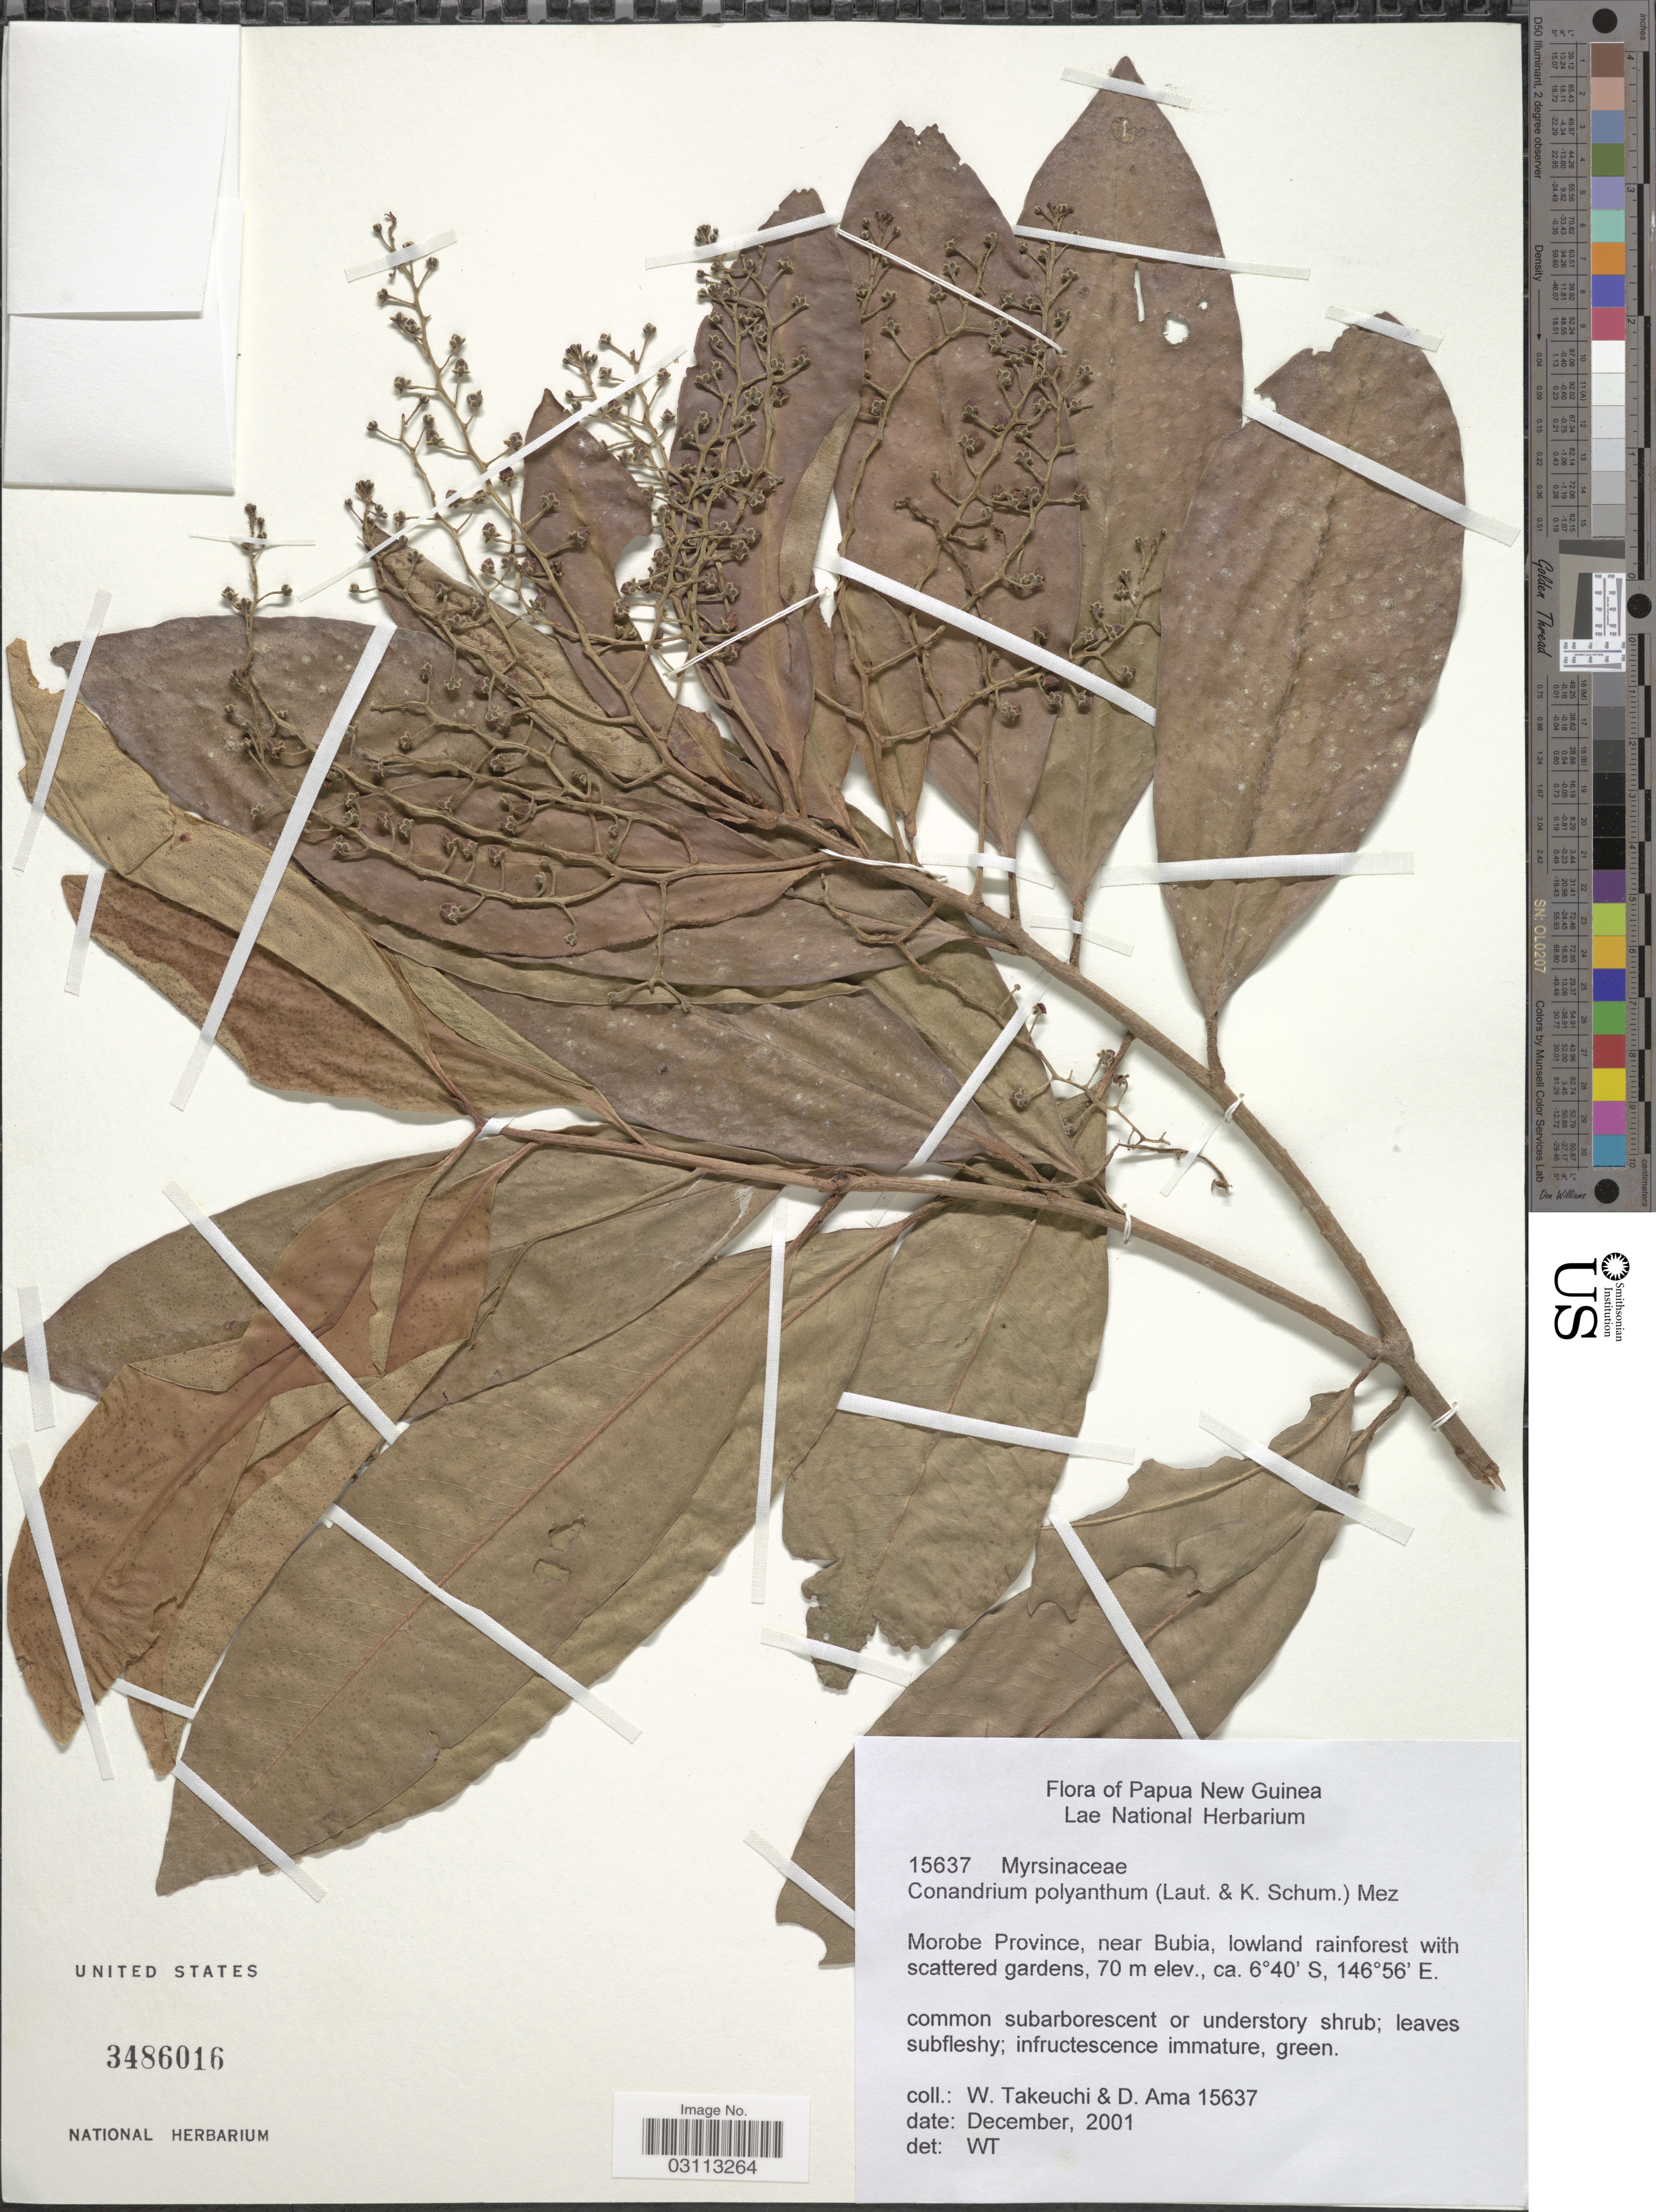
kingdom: Plantae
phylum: Tracheophyta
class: Magnoliopsida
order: Ericales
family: Primulaceae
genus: Conandrium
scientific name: Conandrium polyanthum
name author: (Lauterb. & K. Schum.) Mez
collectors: W. Takeuchi & D. Ama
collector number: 15637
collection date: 2001-12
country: Papua New Guinea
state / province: Morobe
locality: Morobe Province, near Bubia.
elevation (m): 70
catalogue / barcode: US 3486016